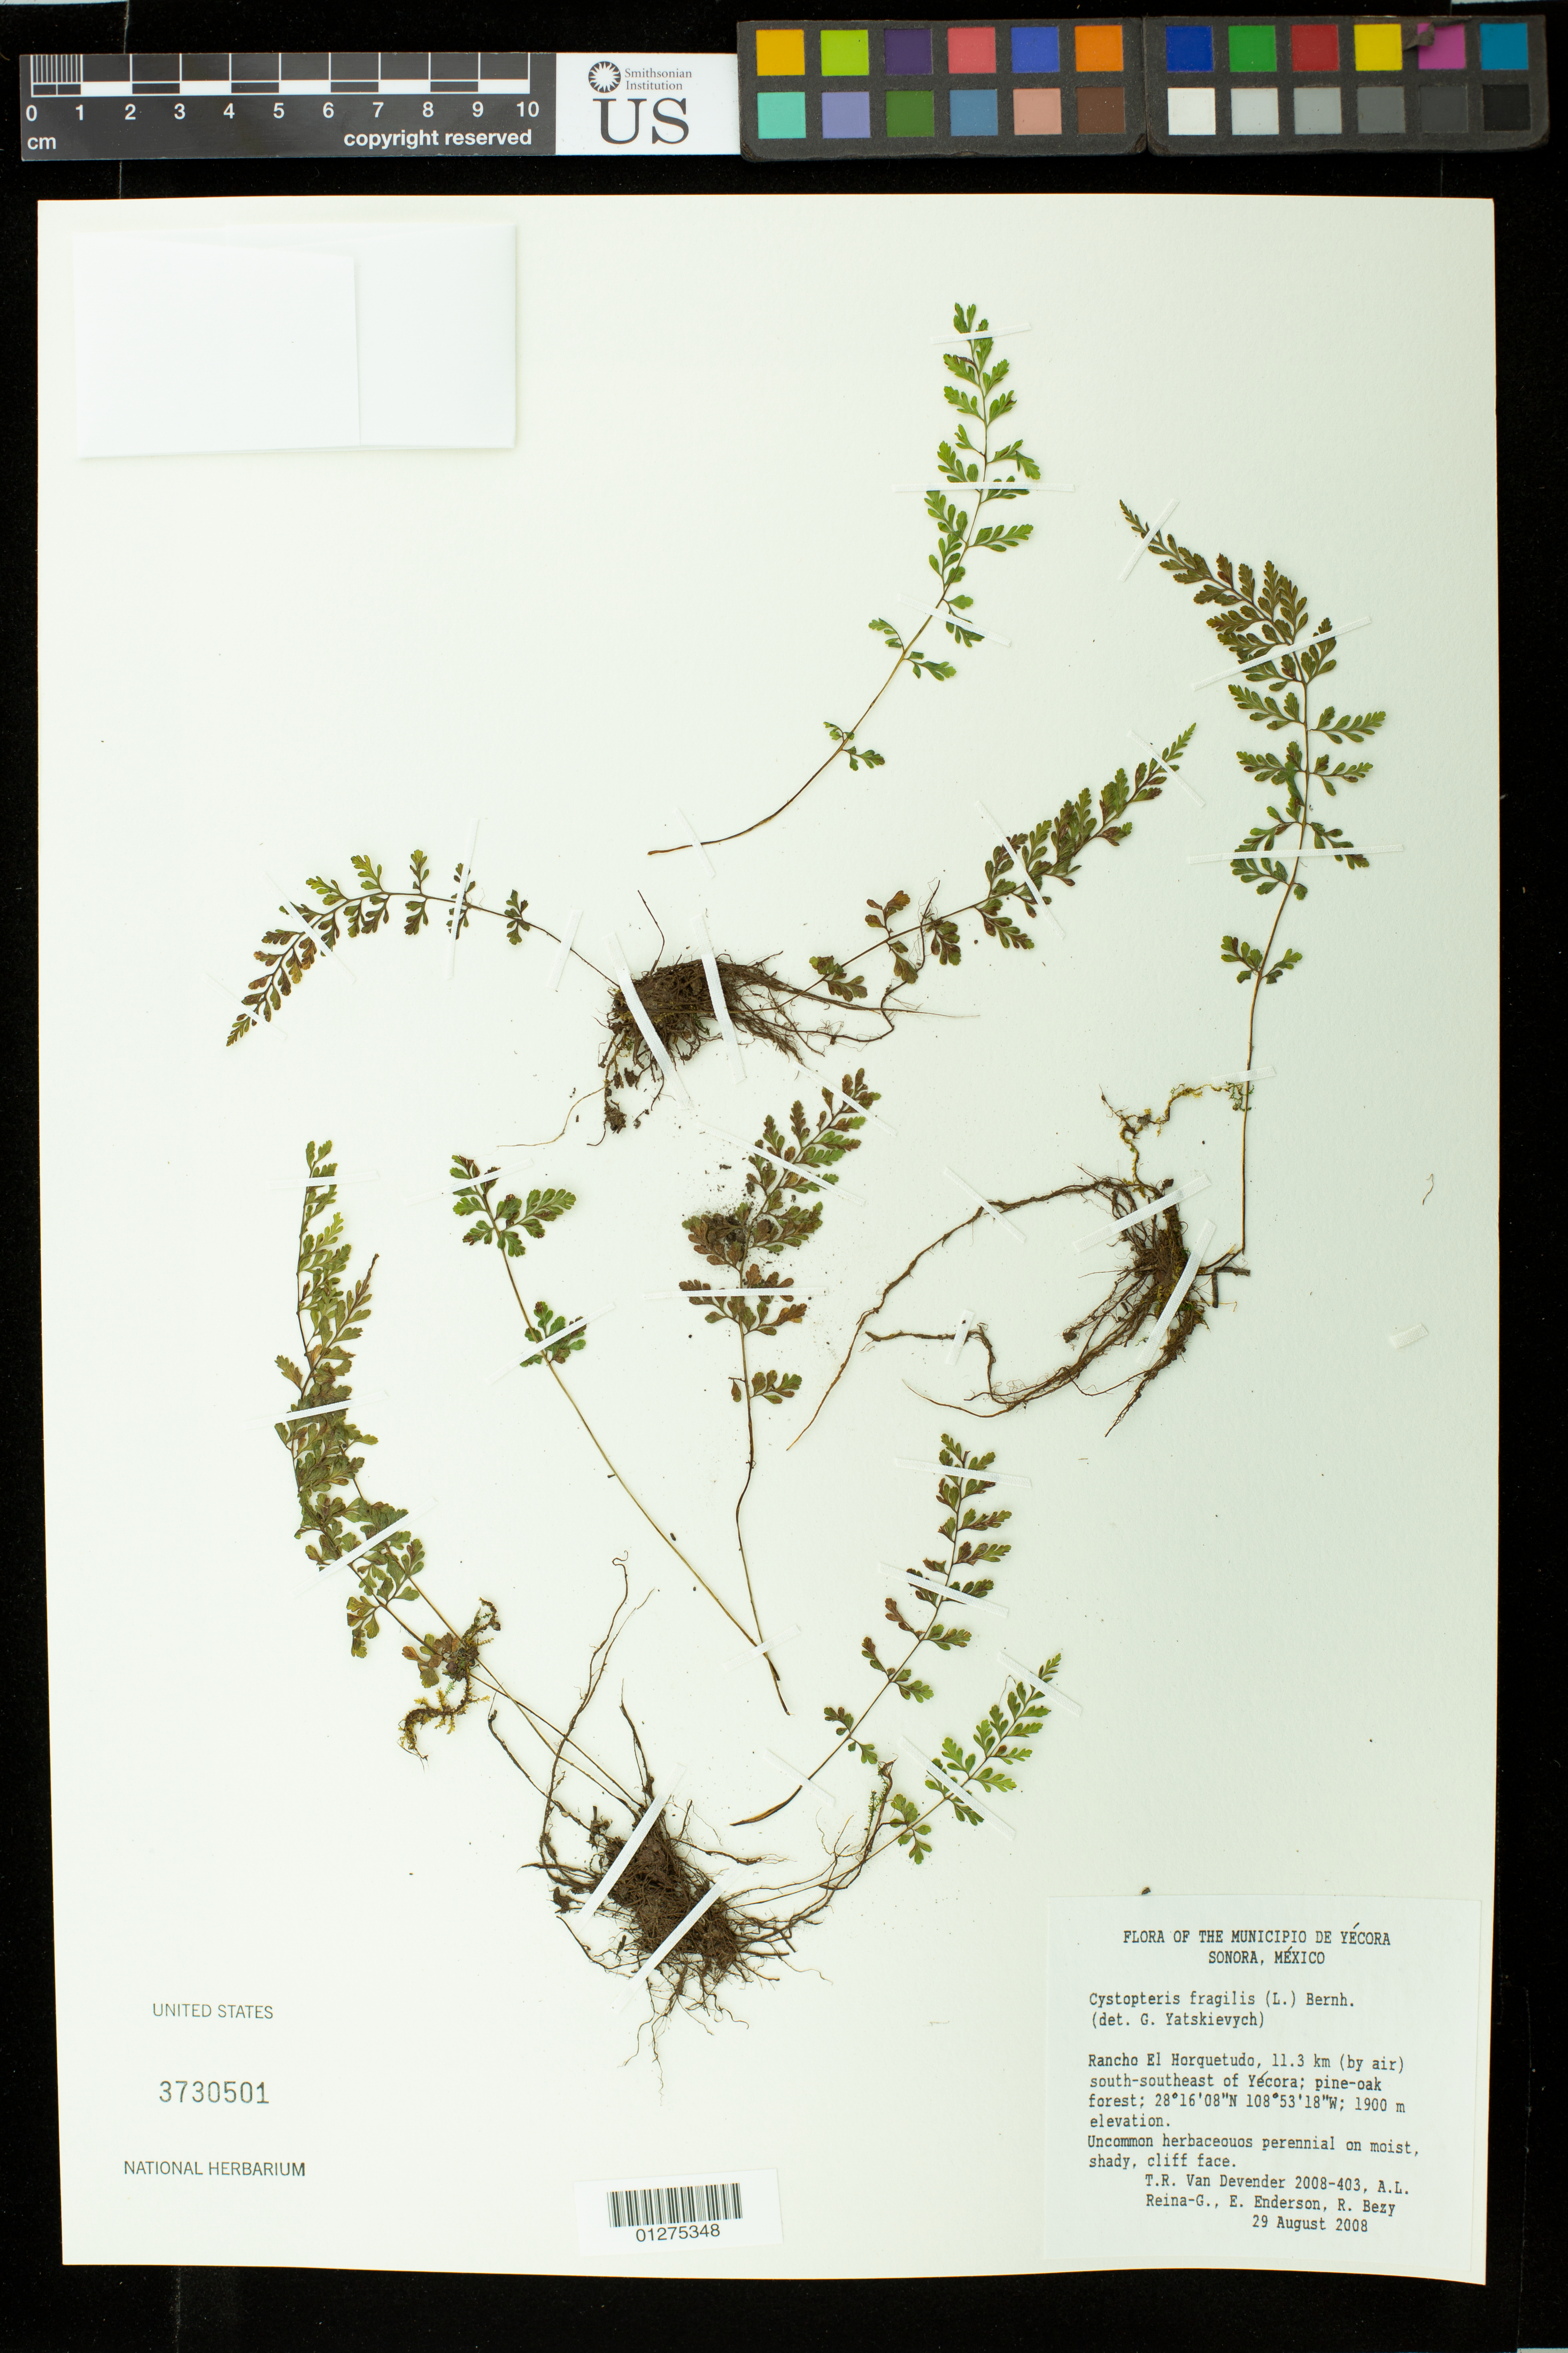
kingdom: Plantae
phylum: Tracheophyta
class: Polypodiopsida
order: Polypodiales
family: Cystopteridaceae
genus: Cystopteris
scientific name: Cystopteris fragilis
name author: (L.) Bernh.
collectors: T. R. Van Devender, A. L. Reina G., E. Enderson & R. Bezy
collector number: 2008-403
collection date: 2008-08-31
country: Mexico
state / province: Sonora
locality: Rancho El Horquetudo, 11.3 km (by air) south-southeast of Yecora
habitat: Pine-oak forest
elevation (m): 1900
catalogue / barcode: US 3730501